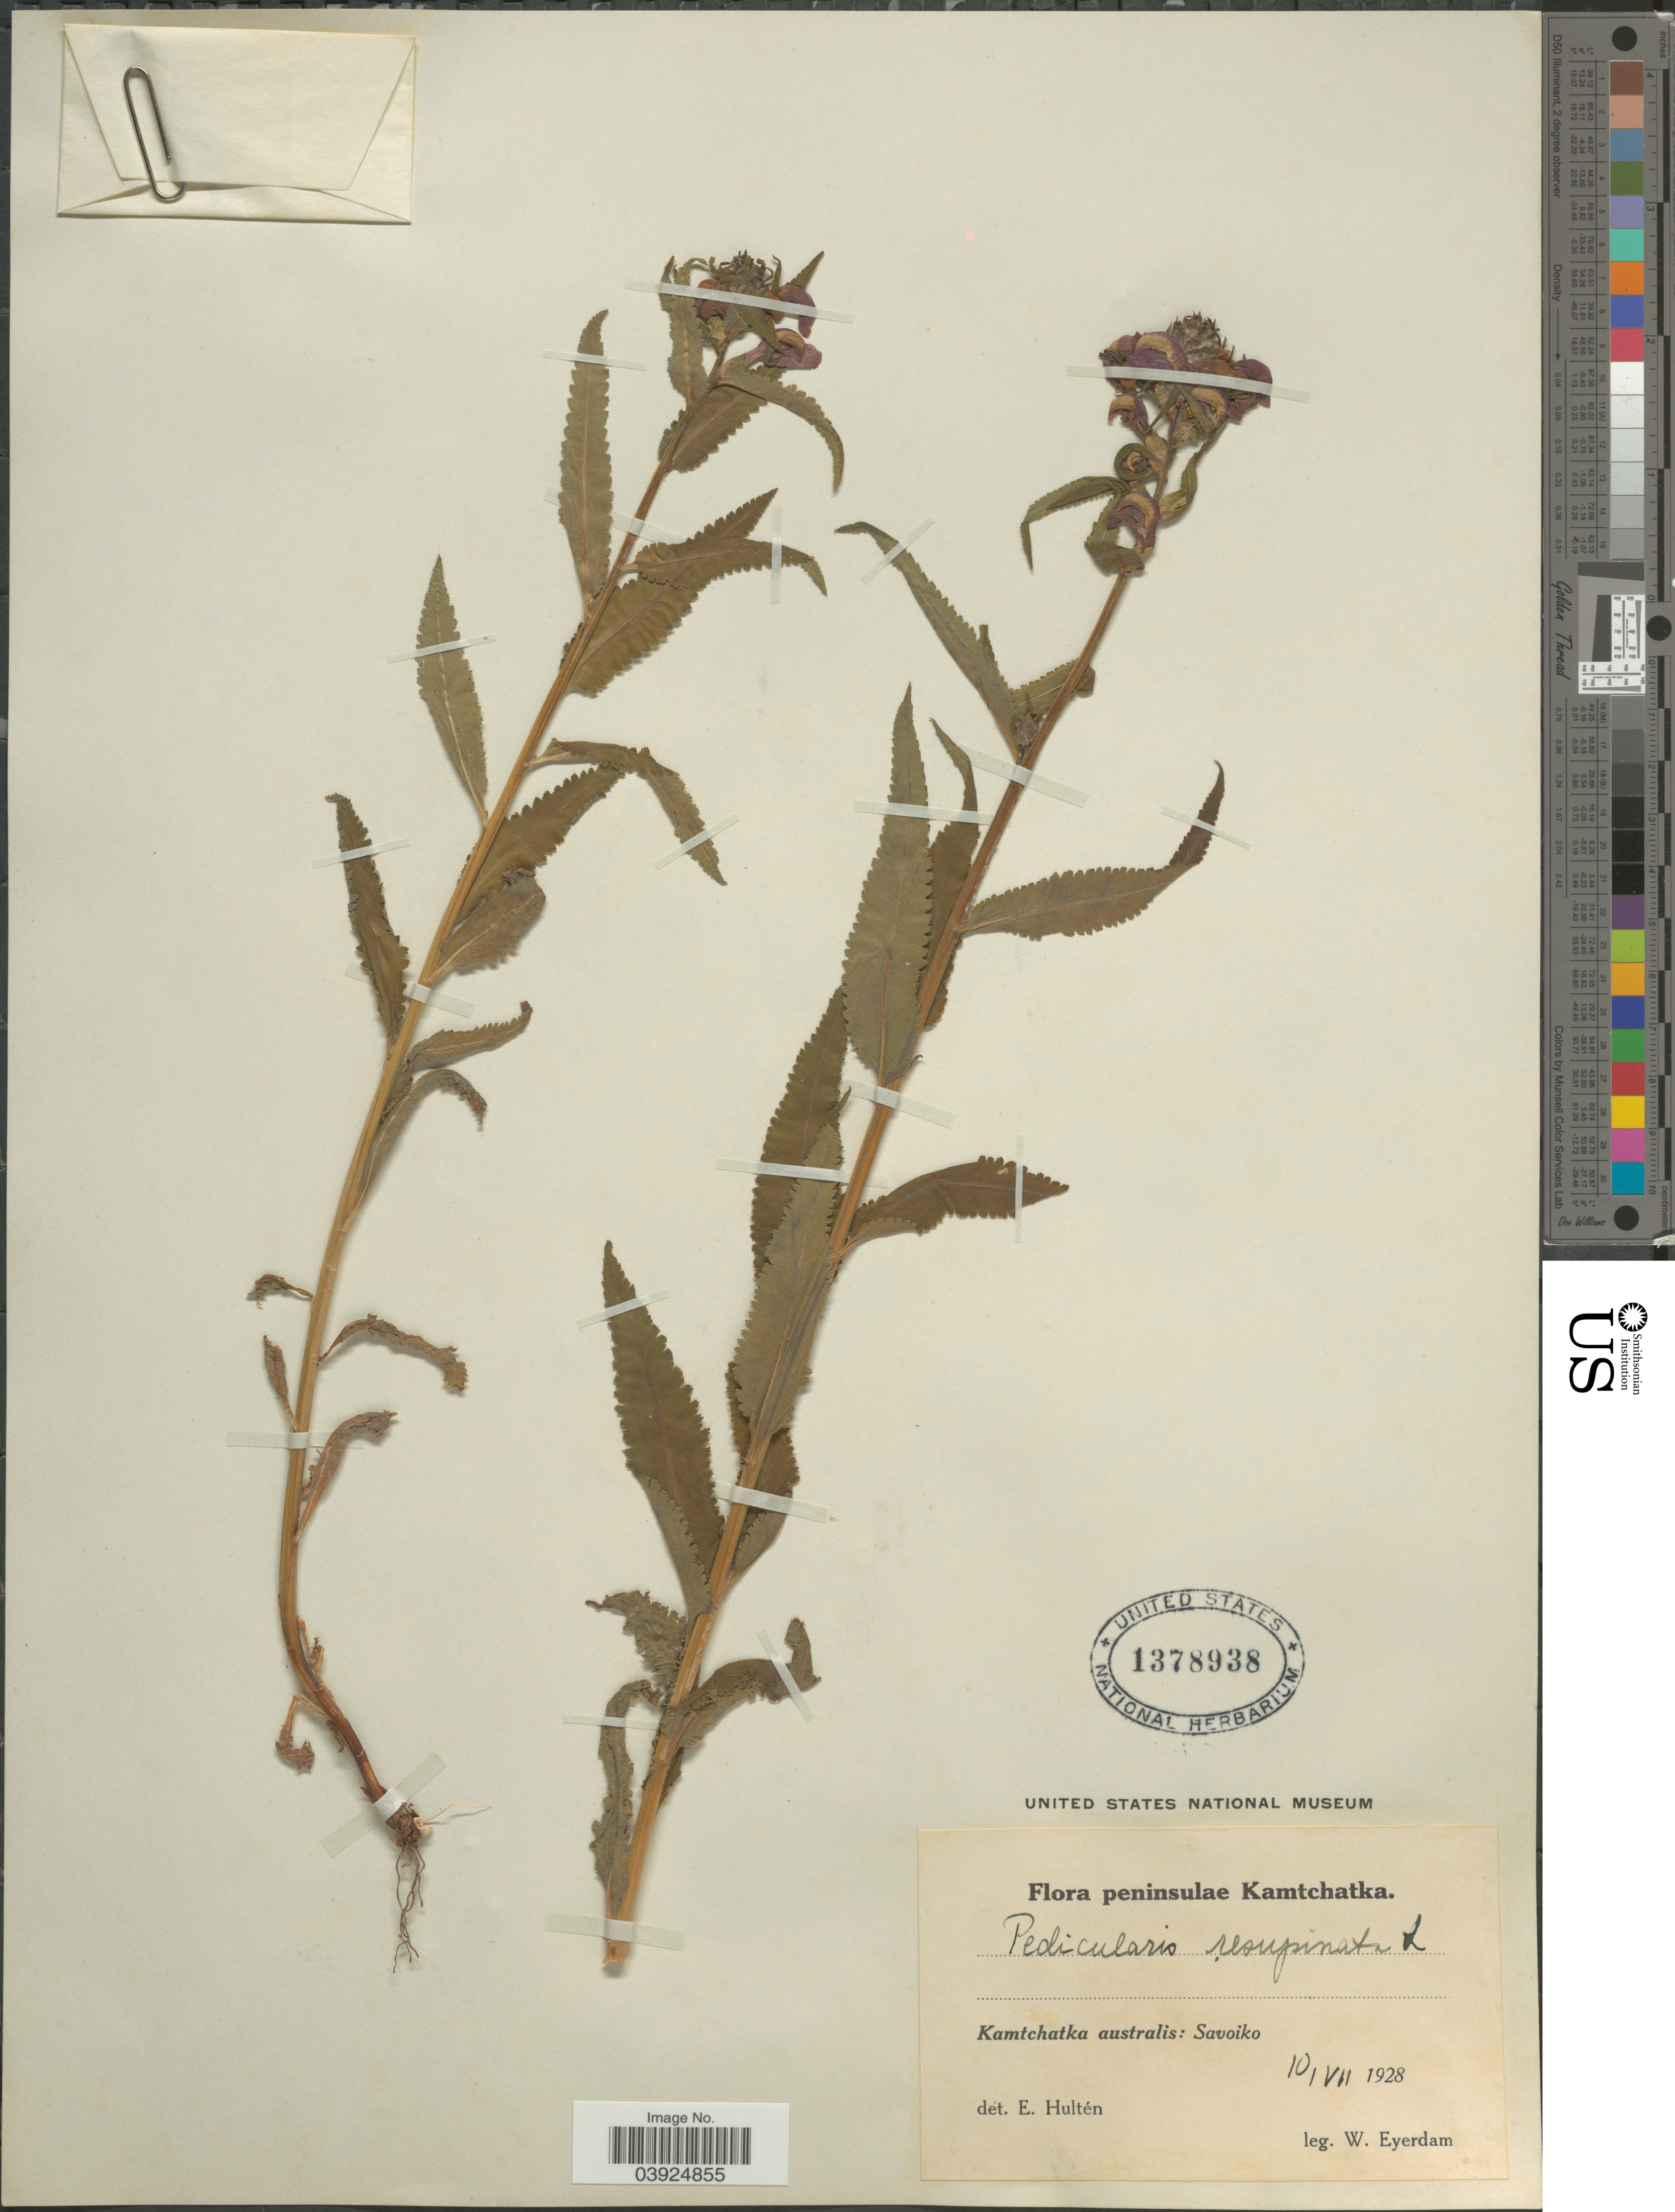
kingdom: Plantae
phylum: Tracheophyta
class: Magnoliopsida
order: Lamiales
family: Orobanchaceae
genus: Pedicularis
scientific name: Pedicularis resupinata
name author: L.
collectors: W. J. Eyerdam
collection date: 1928-07-10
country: Russian Federation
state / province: Kamchatka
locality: Peninsulae Kamtchatka. Kamtchatka australis: Savoiko.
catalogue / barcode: US 1378938